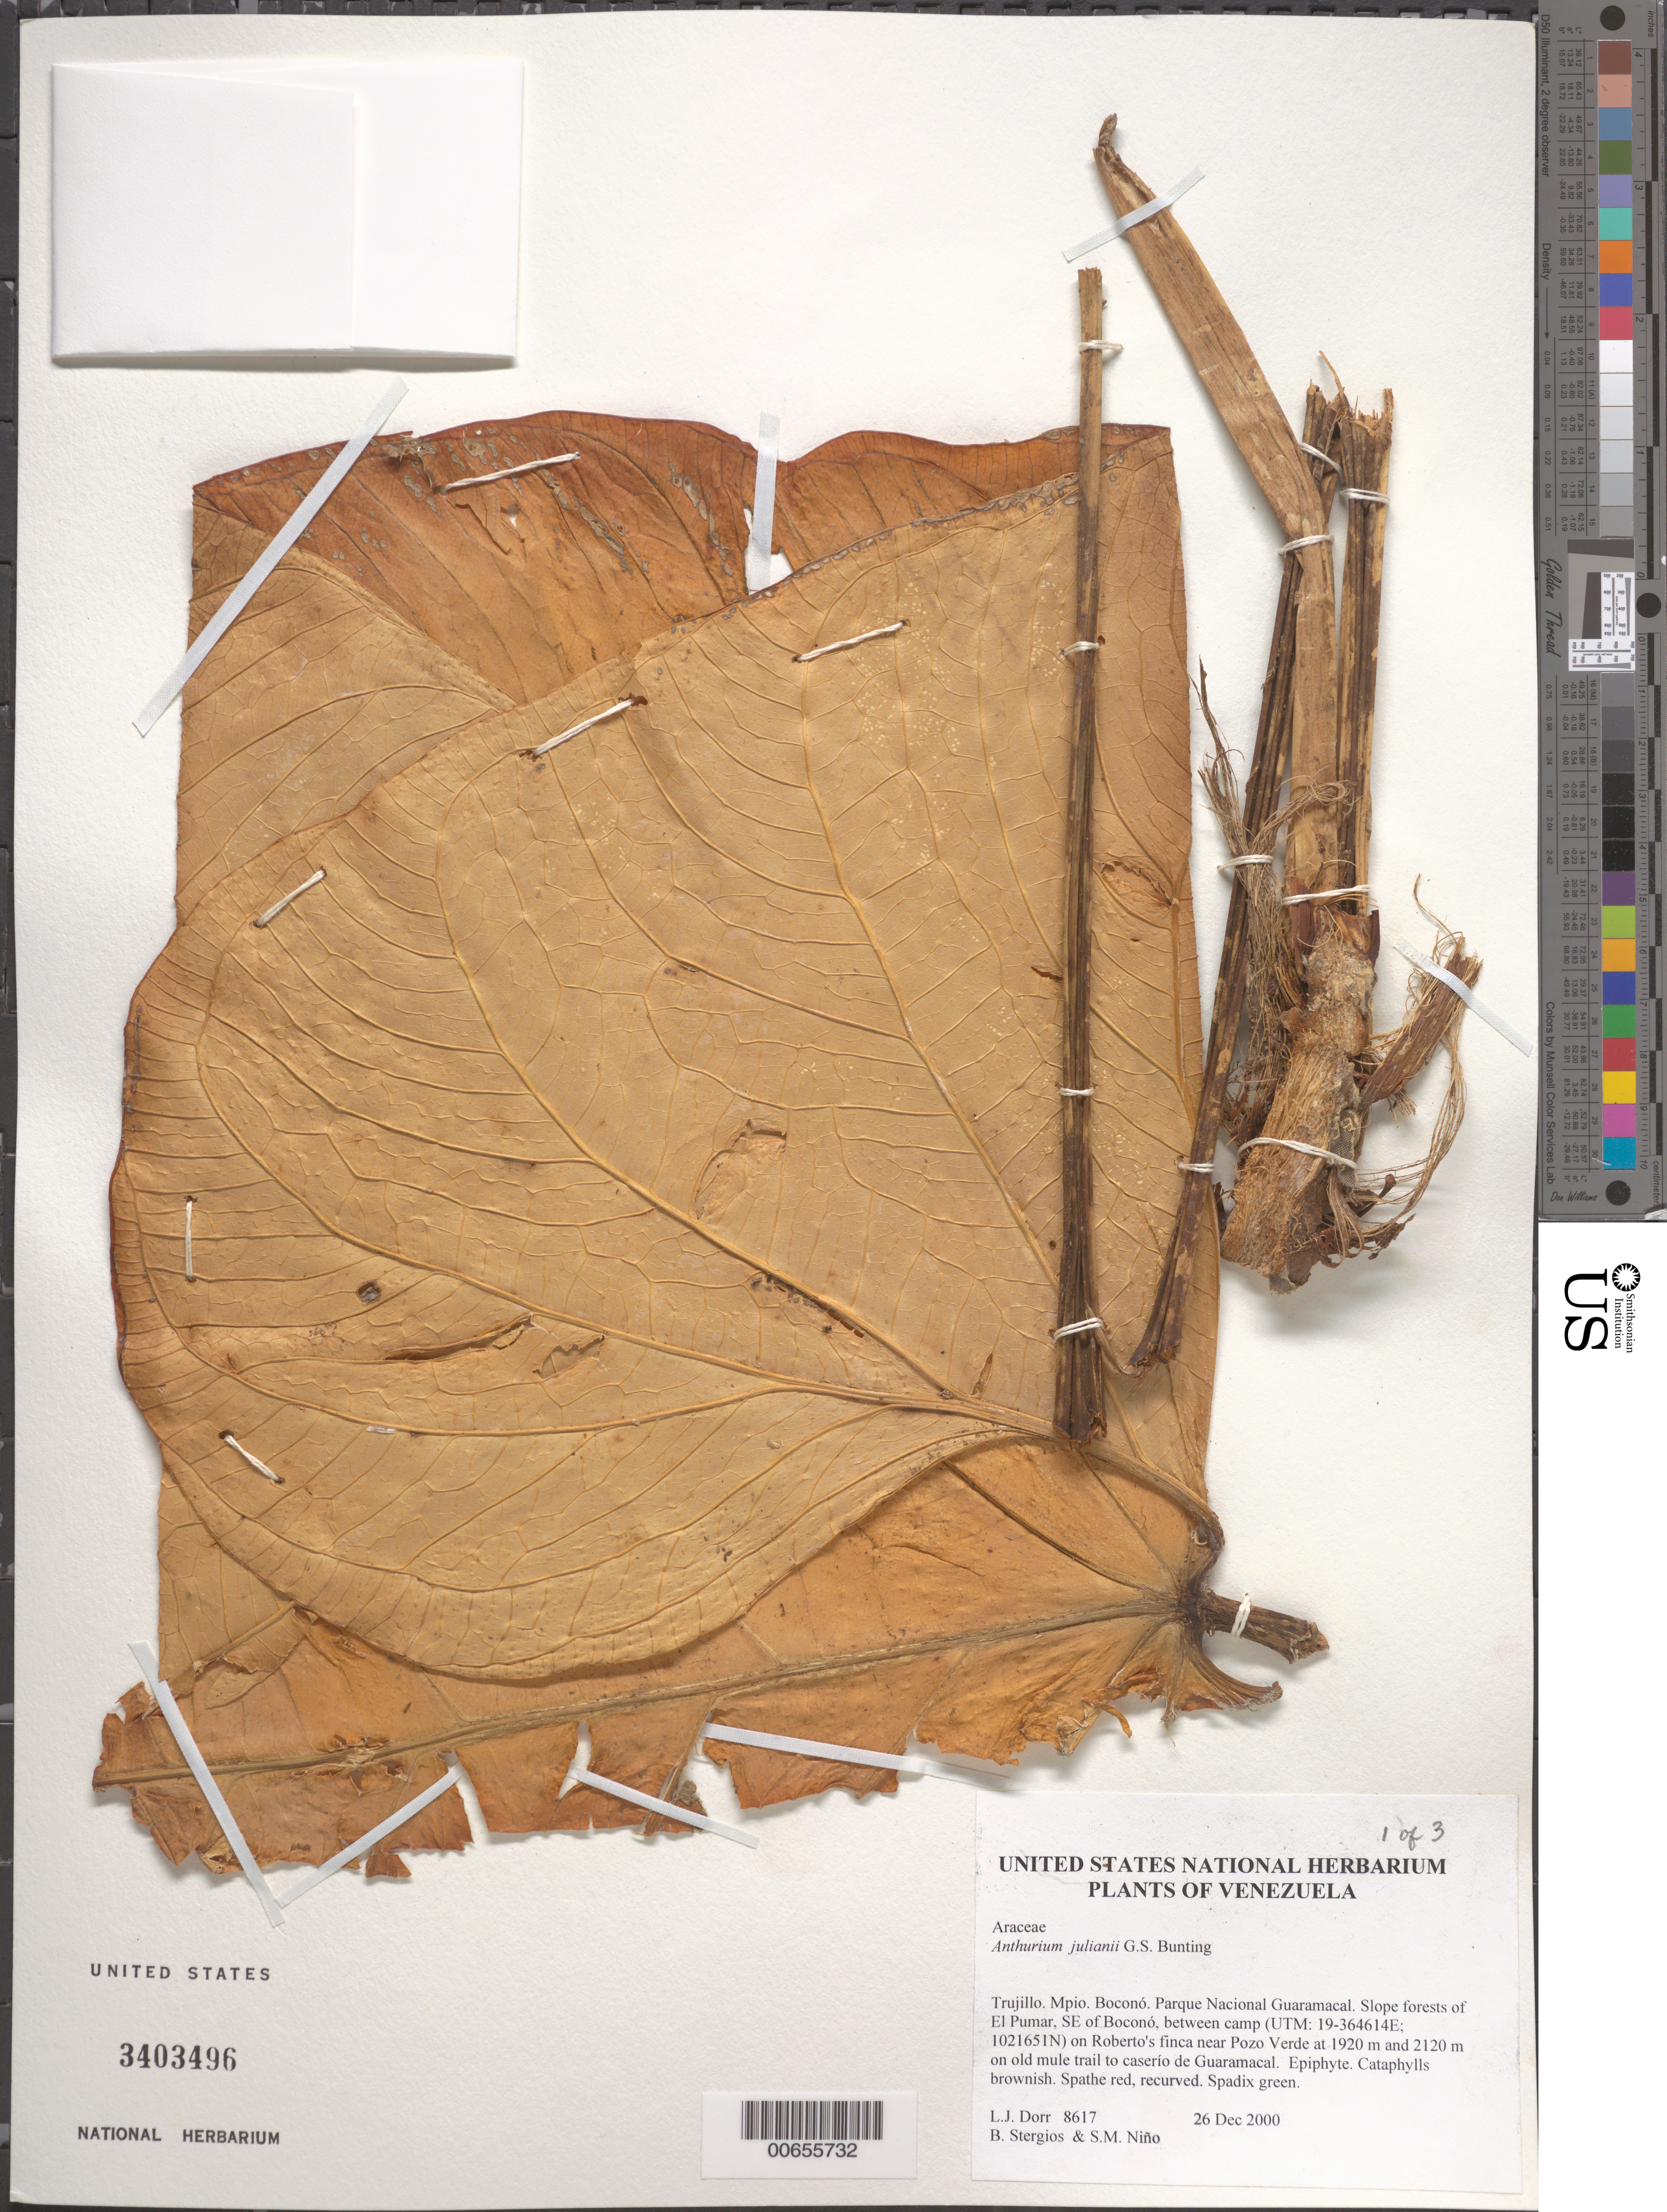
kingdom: Plantae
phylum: Tracheophyta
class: Liliopsida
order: Alismatales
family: Araceae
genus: Anthurium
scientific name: Anthurium julianii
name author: G.S. Bunting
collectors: L. J. Dorr, B. G. Stergios & S. M. Niño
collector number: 8617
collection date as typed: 26 Dec 2000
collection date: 2000-12-26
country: Venezuela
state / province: Trujillo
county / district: Boconó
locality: Parque Nacional Guaramacal. El Pumar, SE of Boconó, between camp on Roberto's finca near Pozo Verde at 1920 m and 2120 m on old mule trail to caserío de Guaramacal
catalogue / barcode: US 3403496